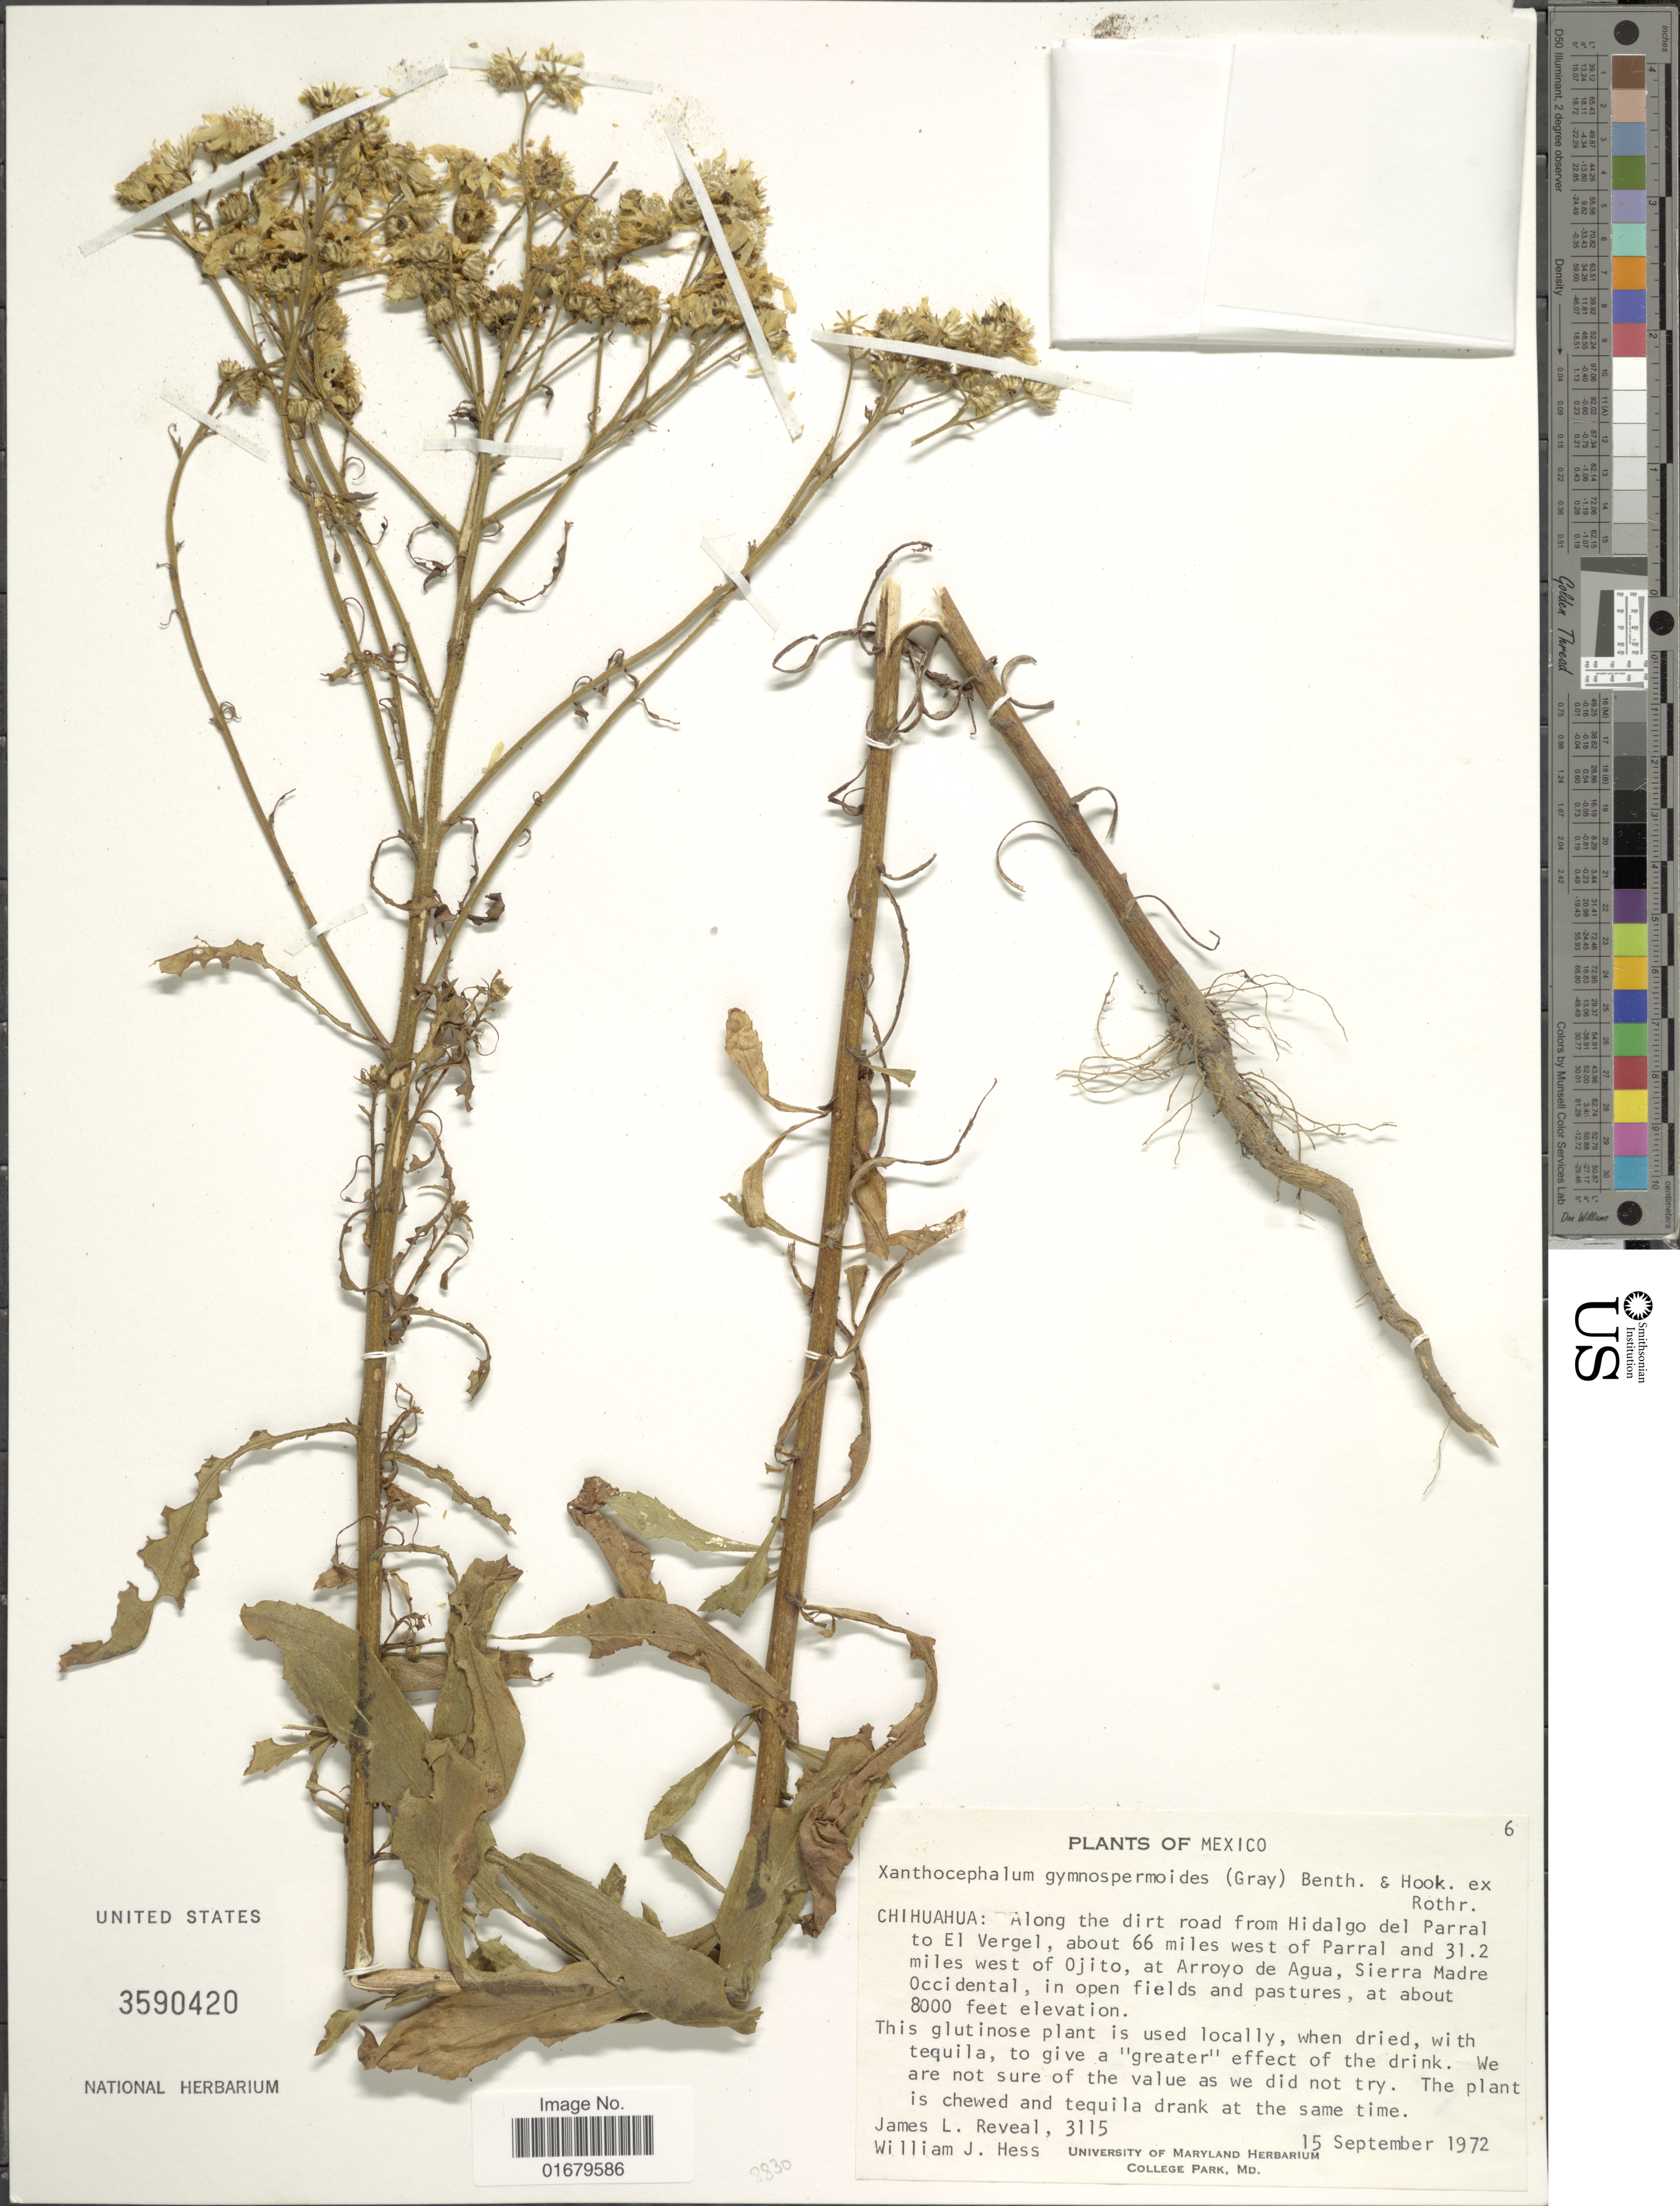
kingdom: Plantae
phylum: Tracheophyta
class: Magnoliopsida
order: Asterales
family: Asteraceae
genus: Xanthocephalum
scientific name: Xanthocephalum gymnospermoides var. gymnospermoides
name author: (A. Gray) Benth. & Hook. f.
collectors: J. L. Reveal & W. Hess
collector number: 3115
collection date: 1972-09-15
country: Mexico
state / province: Chihuahua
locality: Along the dirt road from Hidalgo del Parral to El Vergel, about 66 miles west of Parral and 31.2 miles west of Ojito, at Arroyo de Agua, Sierra Madre Occidental, in open fields and pastures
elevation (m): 2438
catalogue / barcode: US 3590420